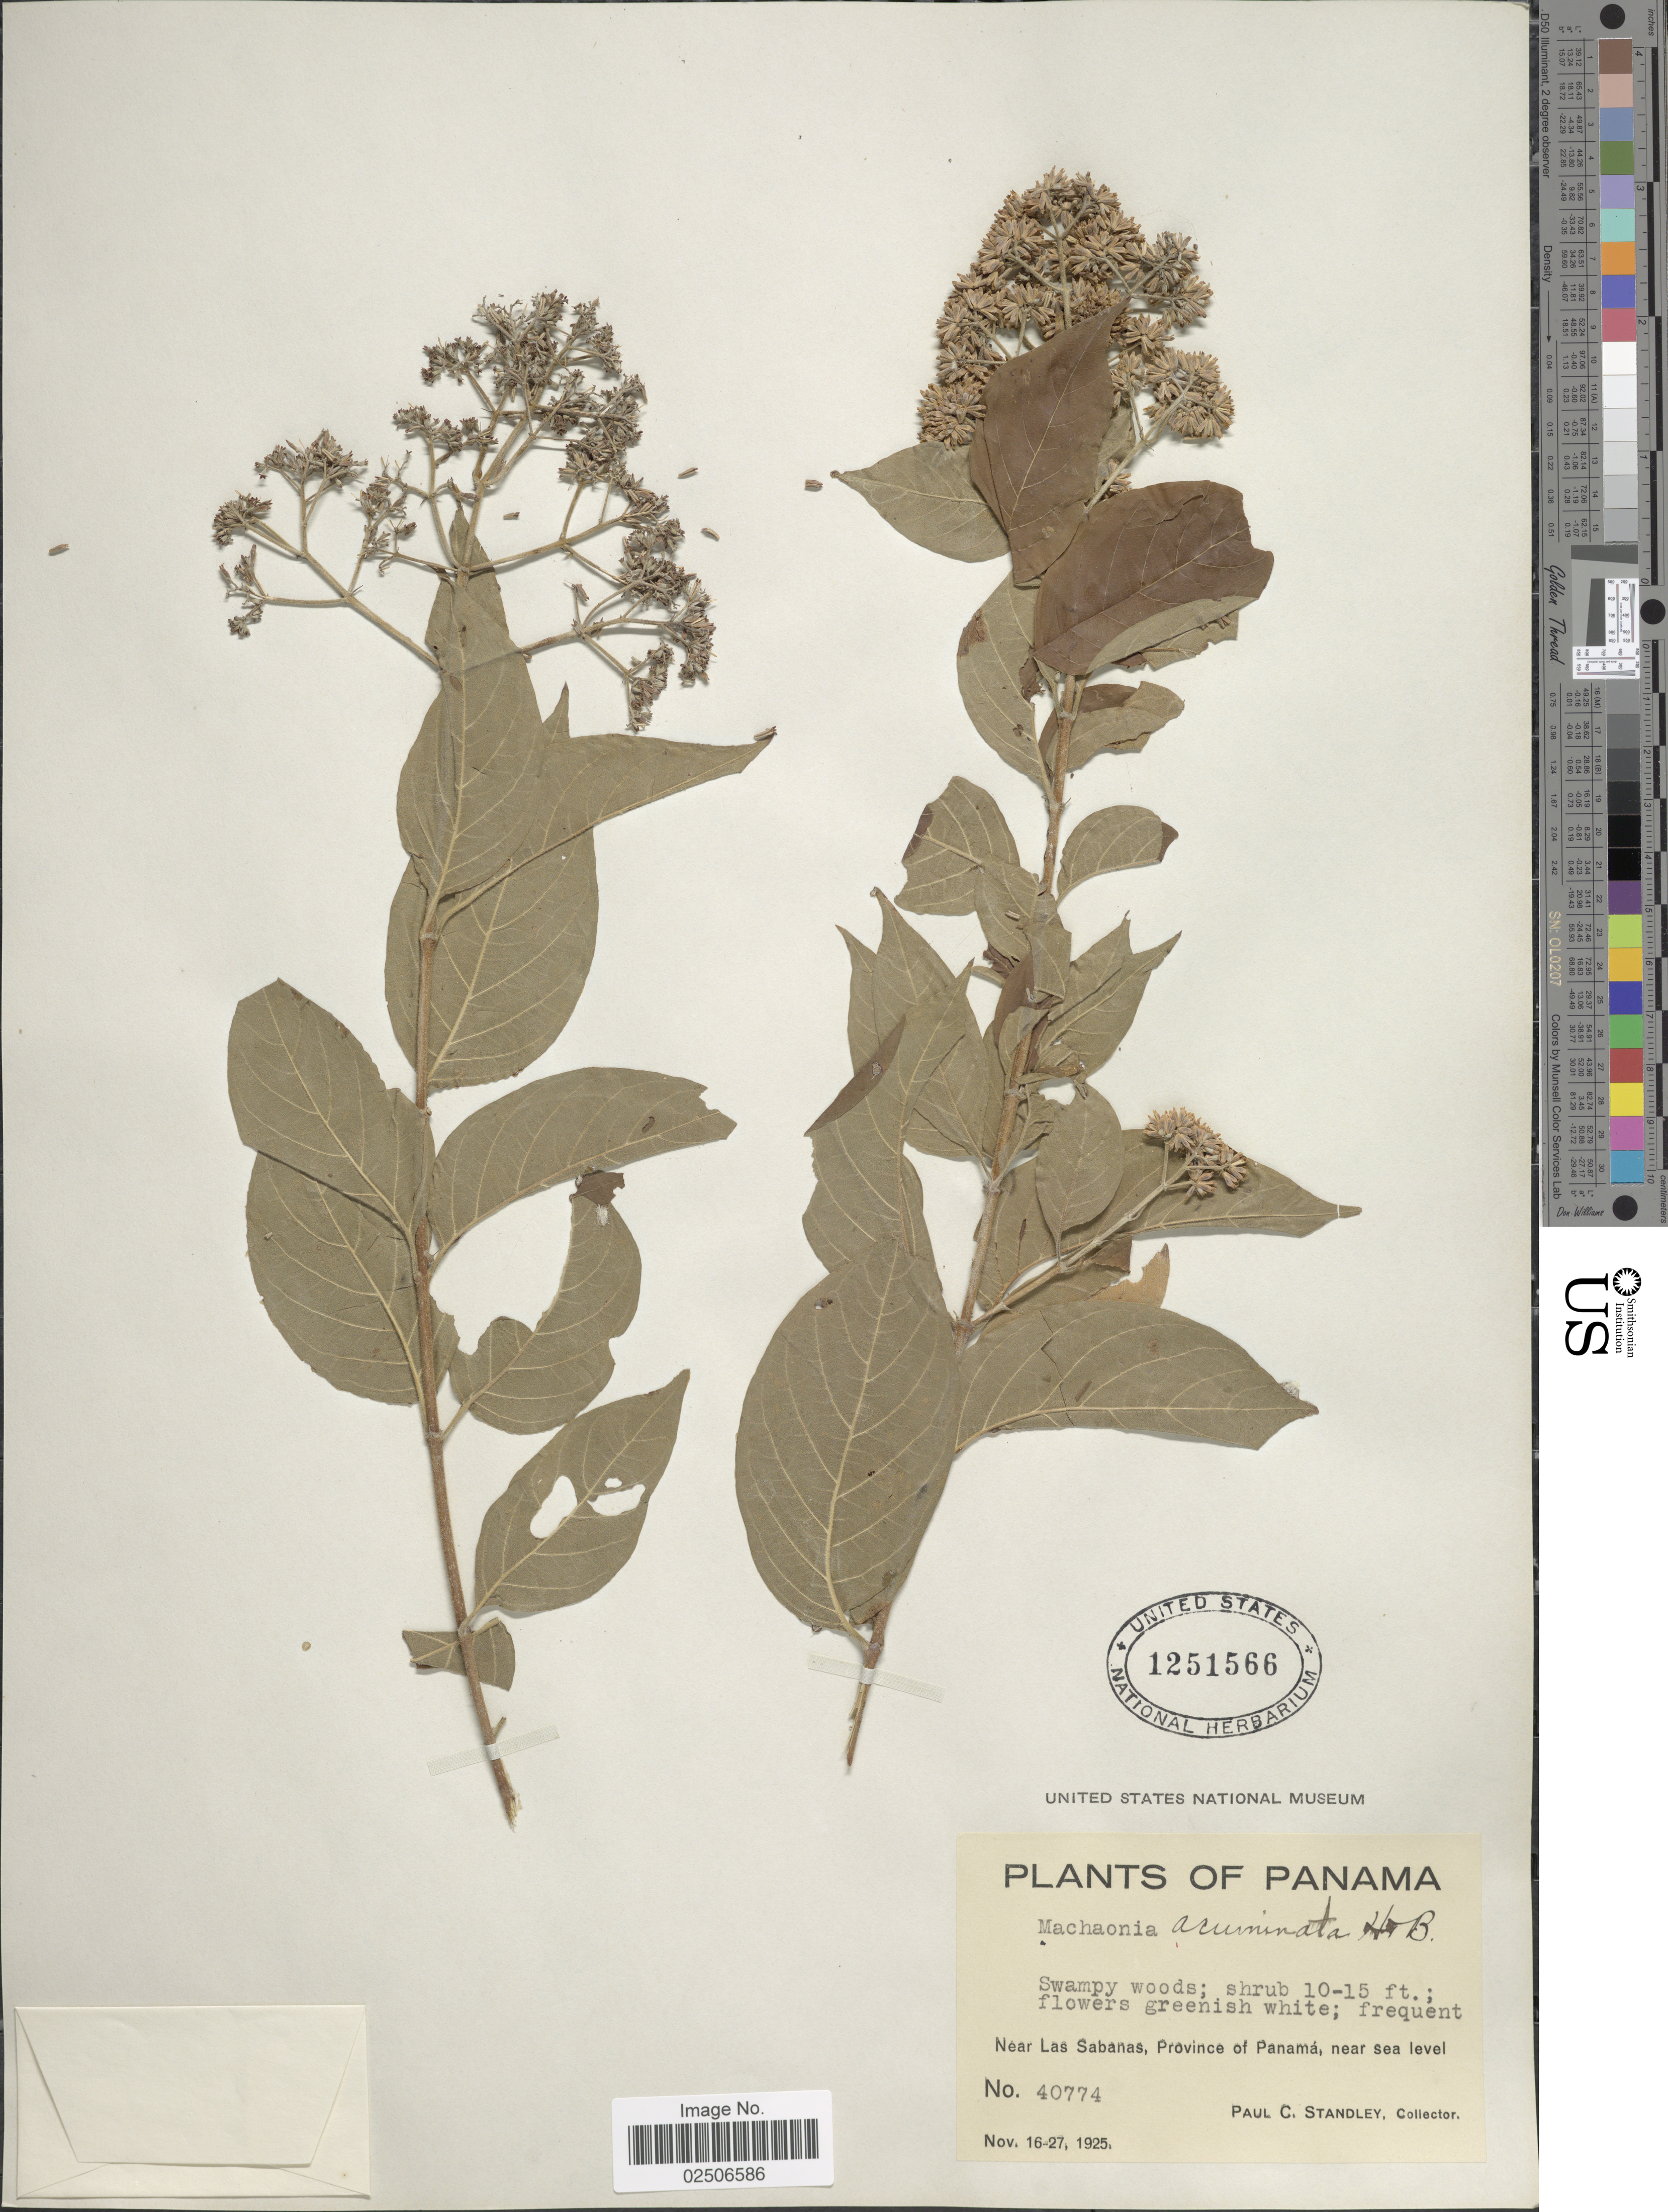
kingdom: Plantae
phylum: Tracheophyta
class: Magnoliopsida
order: Gentianales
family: Rubiaceae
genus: Machaonia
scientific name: Machaonia acuminata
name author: Bonpl.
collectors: P. C. Standley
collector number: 40774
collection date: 1925-11-16/1925-11-27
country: Panama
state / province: Panamá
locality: Near Las Sabanaas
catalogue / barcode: US 1251566